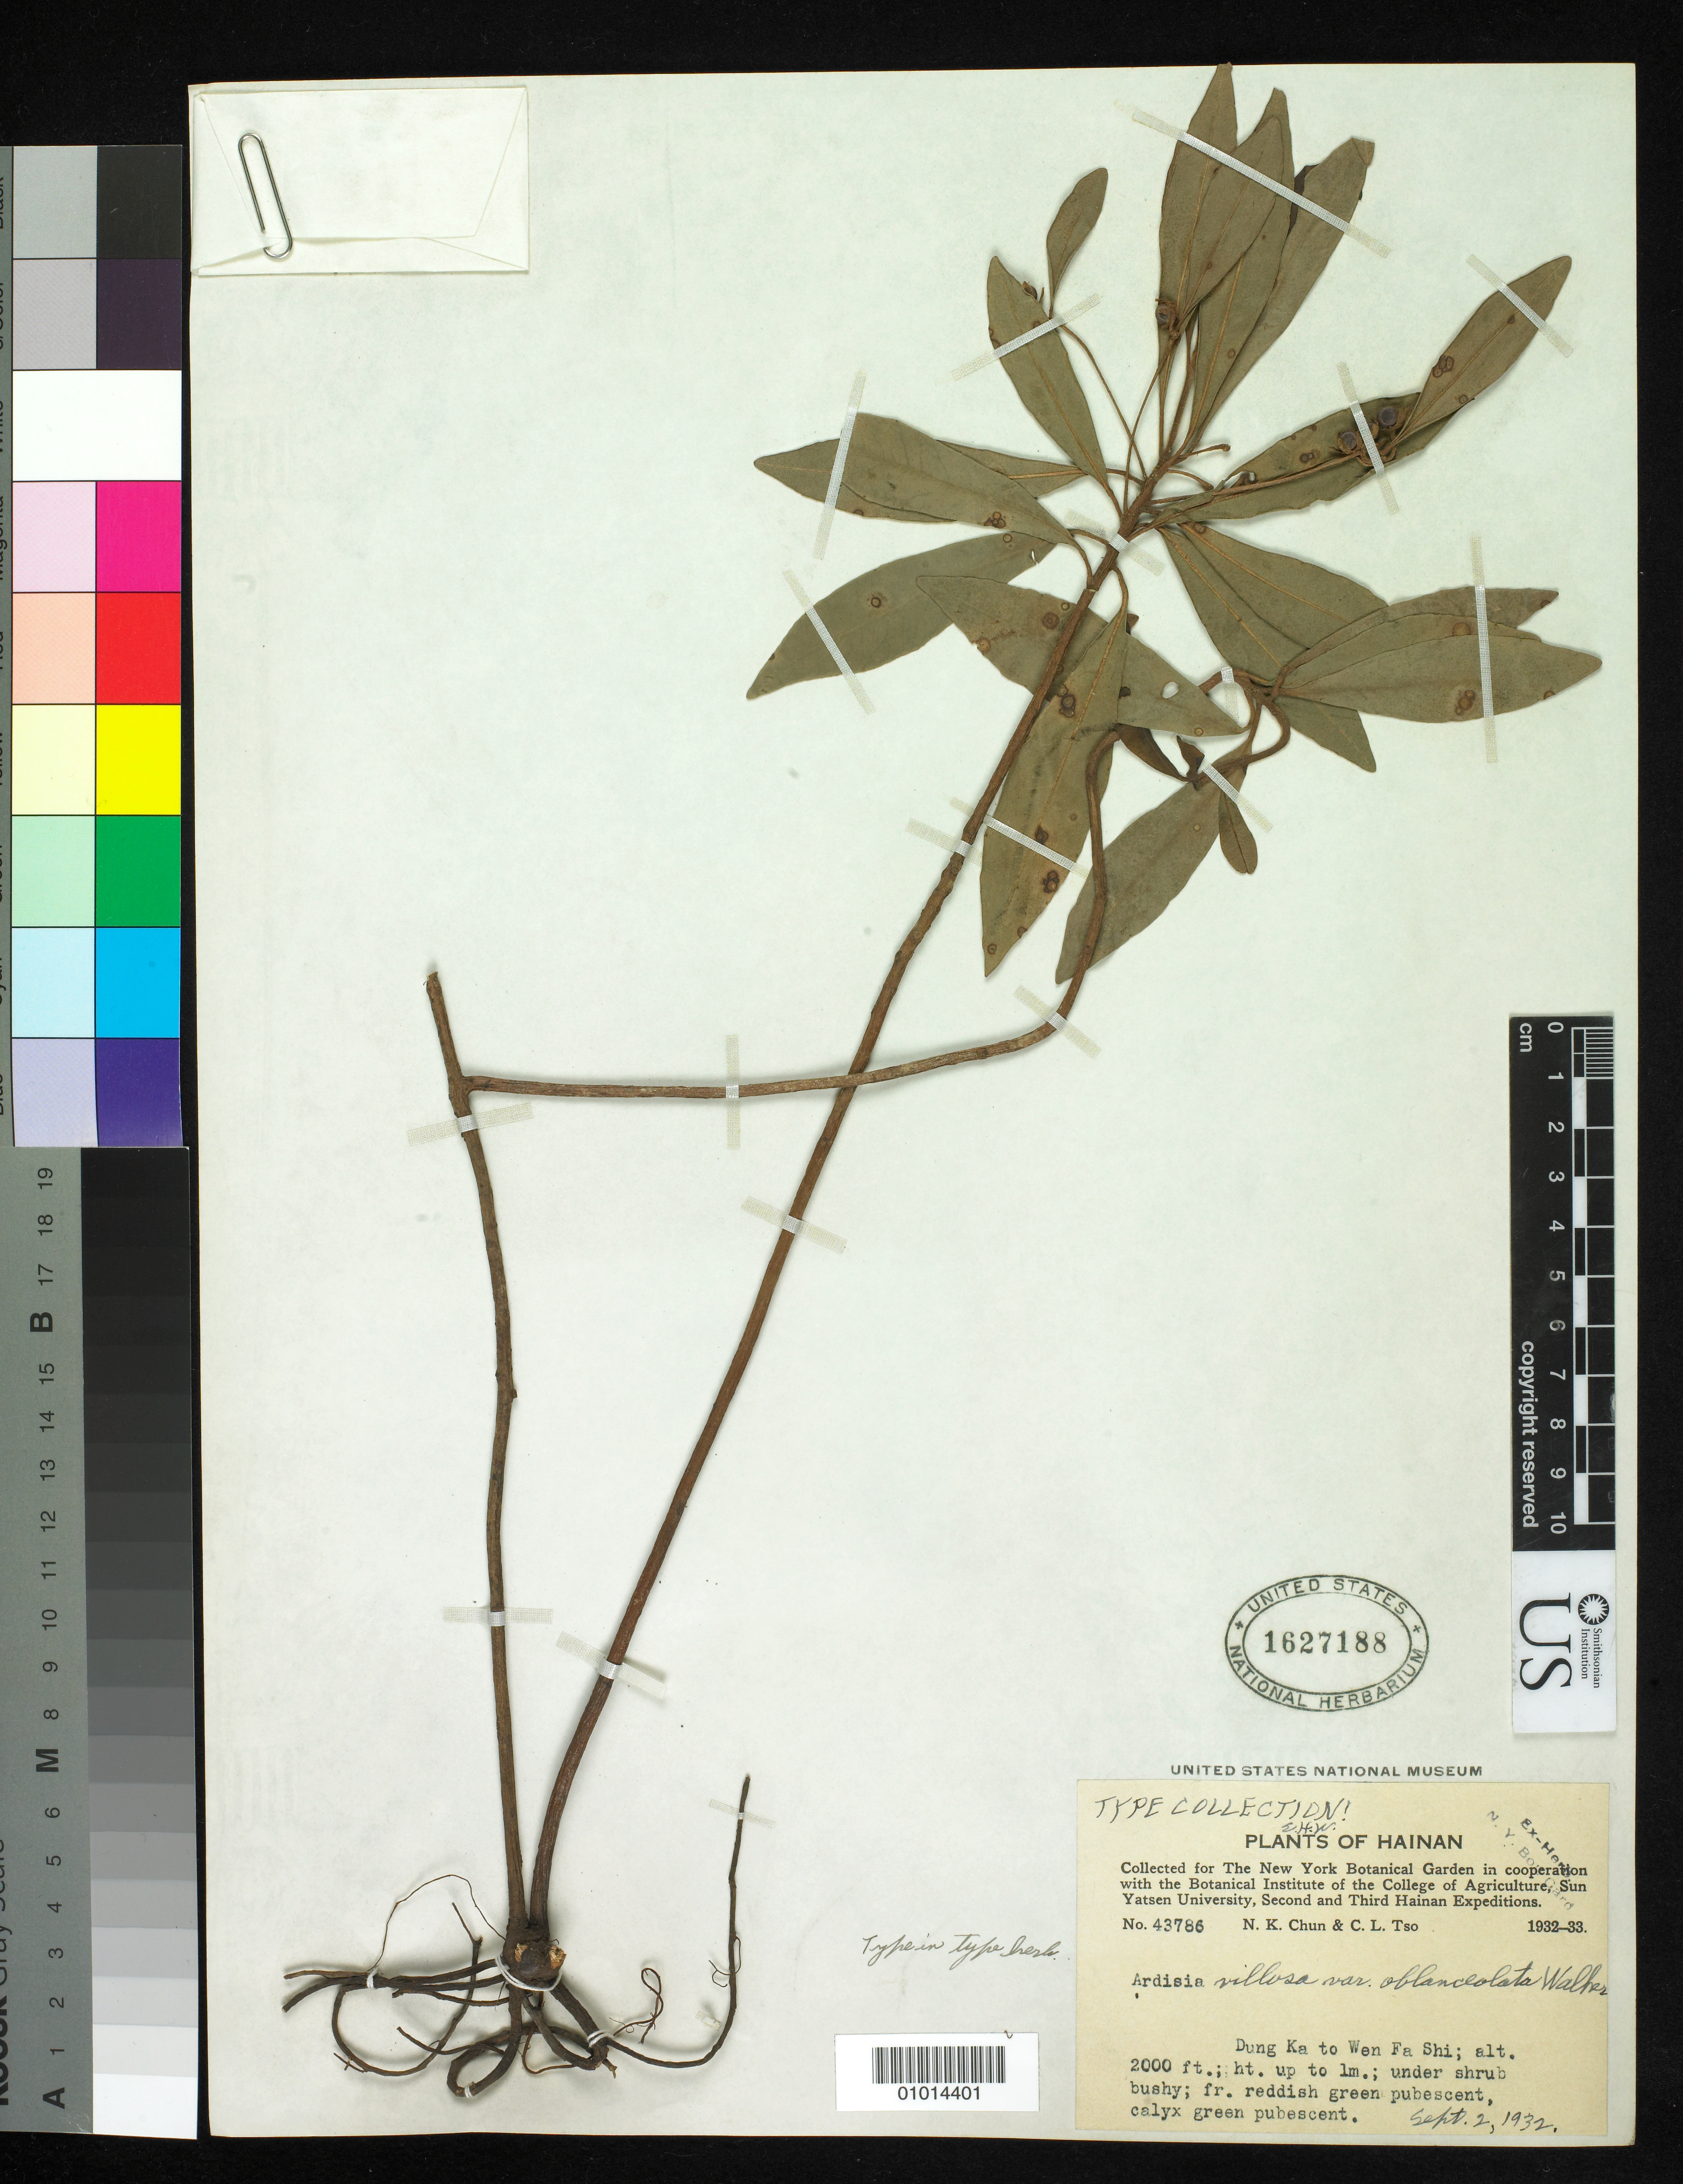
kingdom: Plantae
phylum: Tracheophyta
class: Magnoliopsida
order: Ericales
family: Primulaceae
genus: Ardisia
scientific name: Ardisia villosa var. oblanceolata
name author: E. Walker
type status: Isotype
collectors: N. K. Chun & C. Tso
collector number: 43786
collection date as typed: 02 Sep 1932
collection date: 1932-09-02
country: China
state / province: Hainan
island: Hainan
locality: Dung Ka to Wen Fashi.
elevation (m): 610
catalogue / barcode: US 1627188